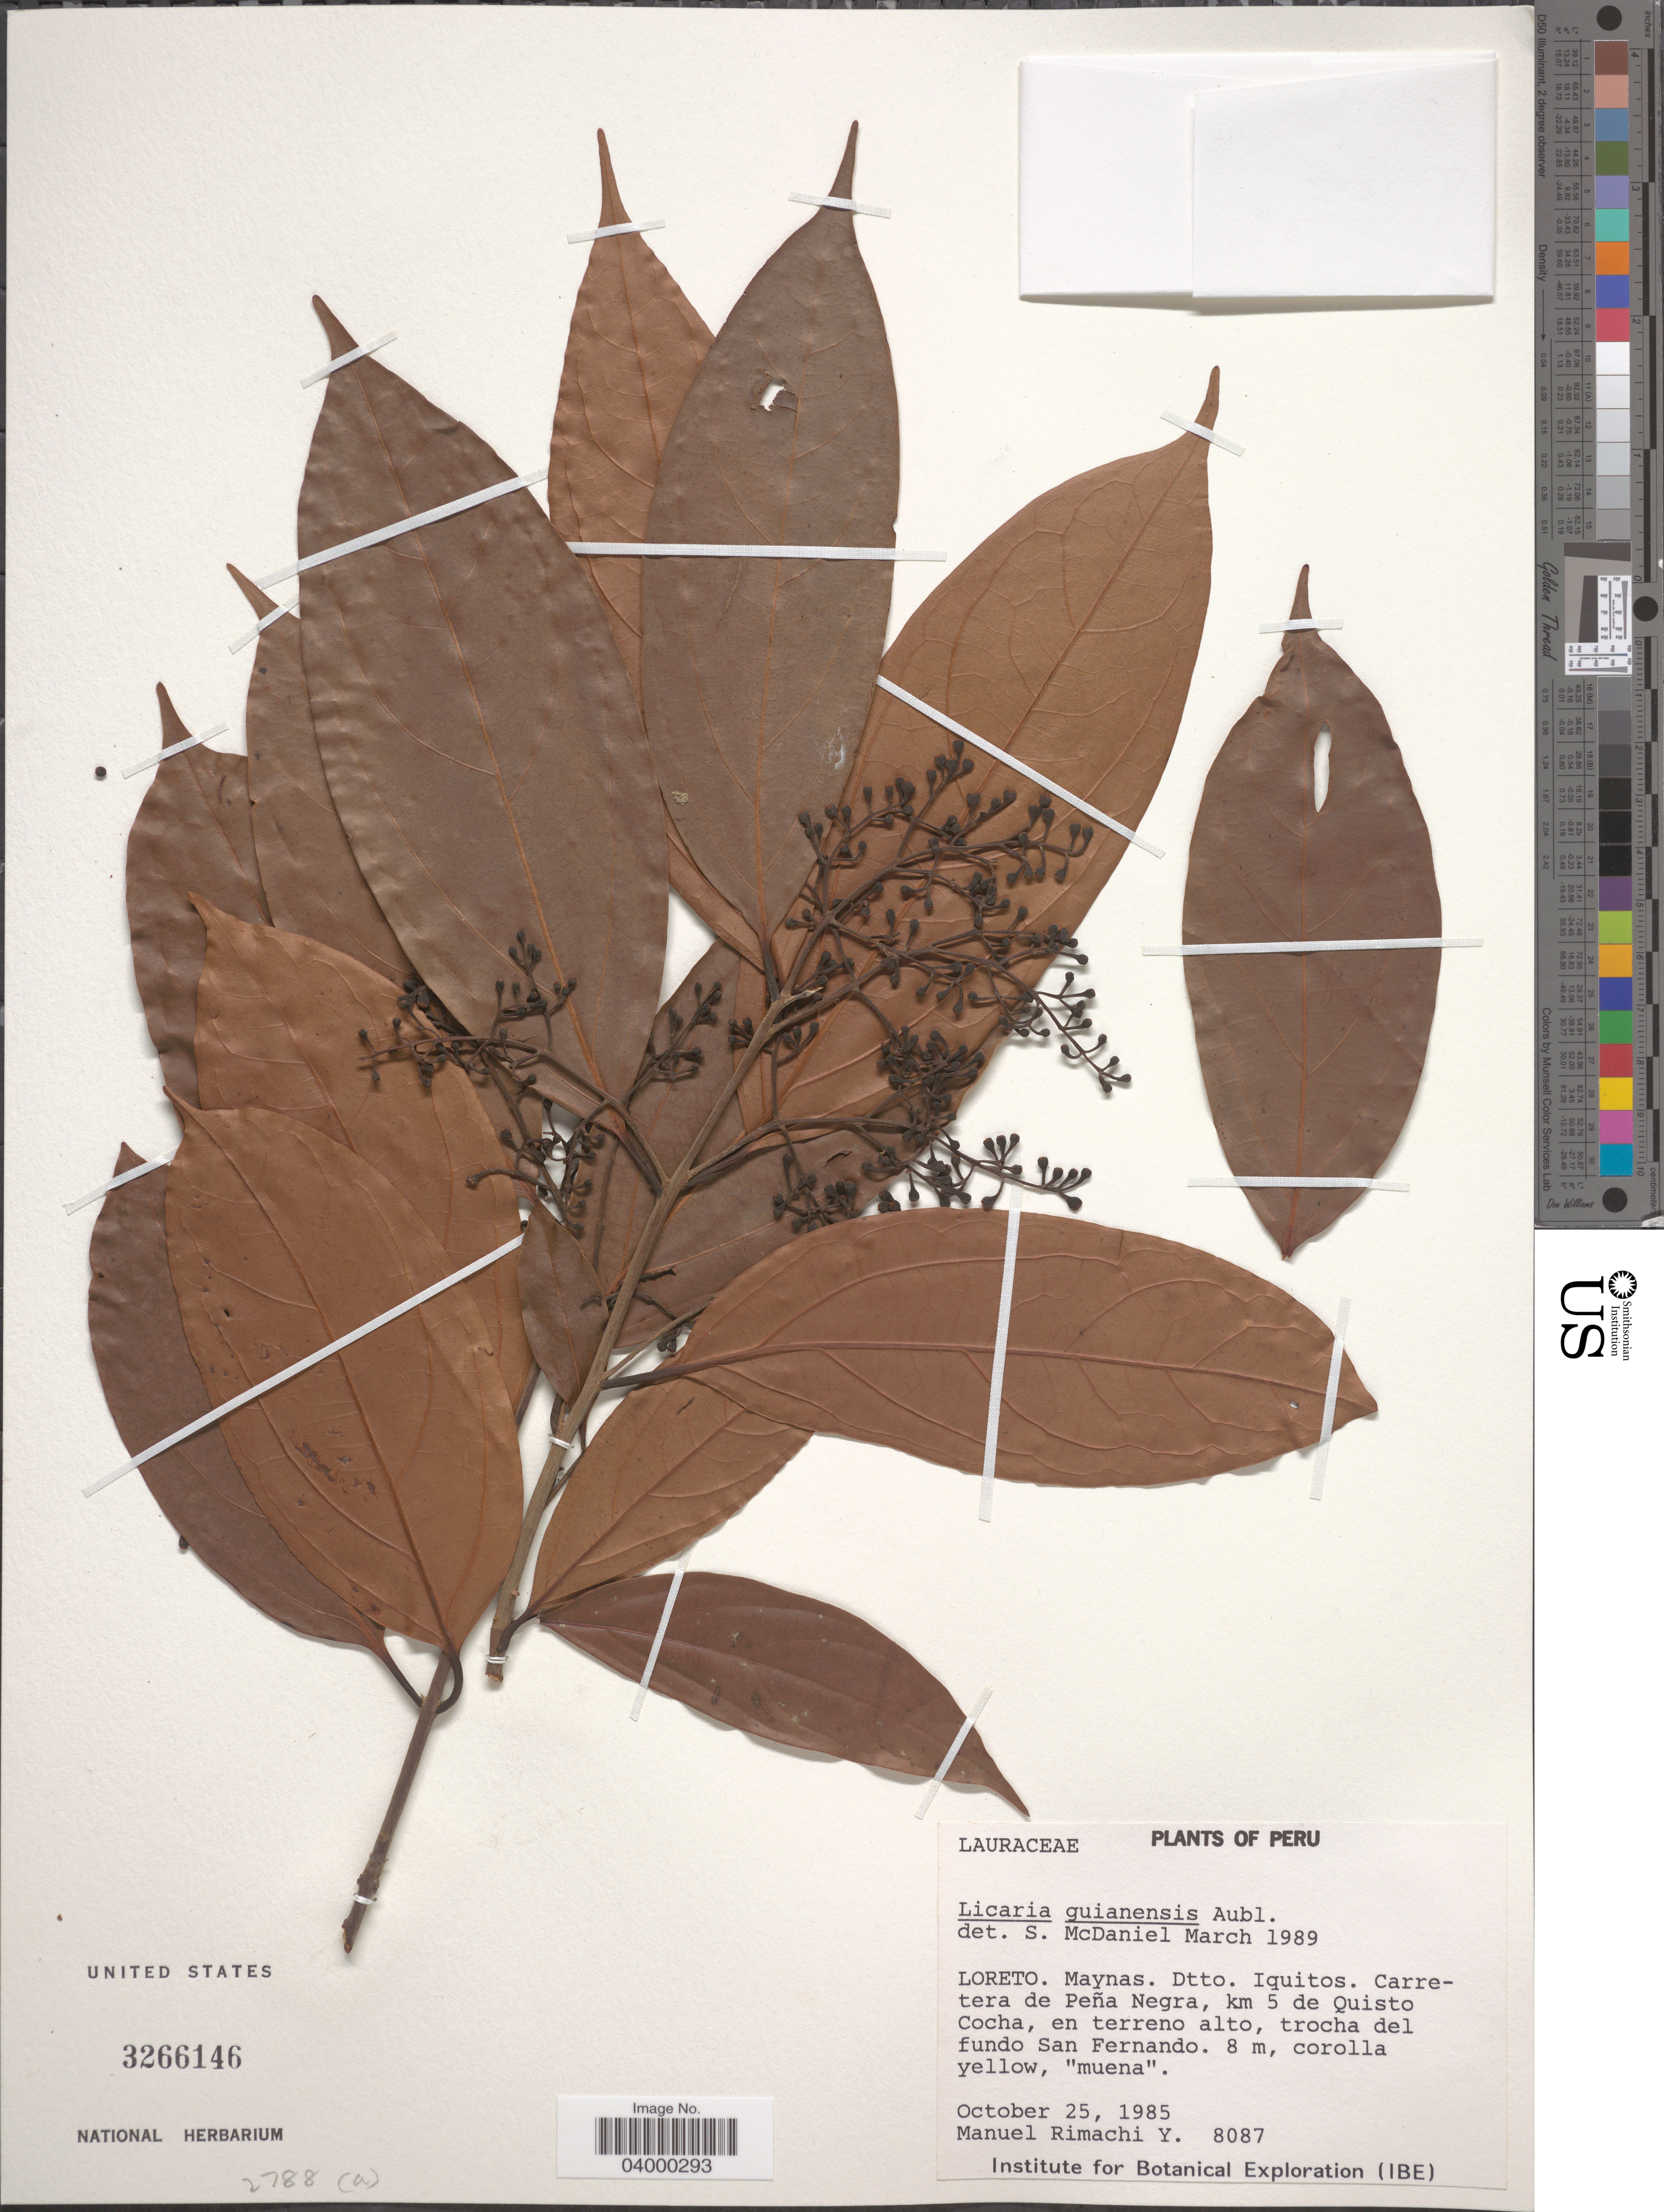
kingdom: Plantae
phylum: Tracheophyta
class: Magnoliopsida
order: Laurales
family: Lauraceae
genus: Licaria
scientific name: Licaria guianensis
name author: Aubl.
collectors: M. Rimachi Y.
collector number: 8087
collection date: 1985-10-25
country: Peru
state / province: Loreto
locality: Maynas. Dtto. Iquitos. Carretera de Peña Negra, km 5 de Quisto Cocha, en terreno alto, trocha del funda San Fernando. 8 m.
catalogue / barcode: US 3266146